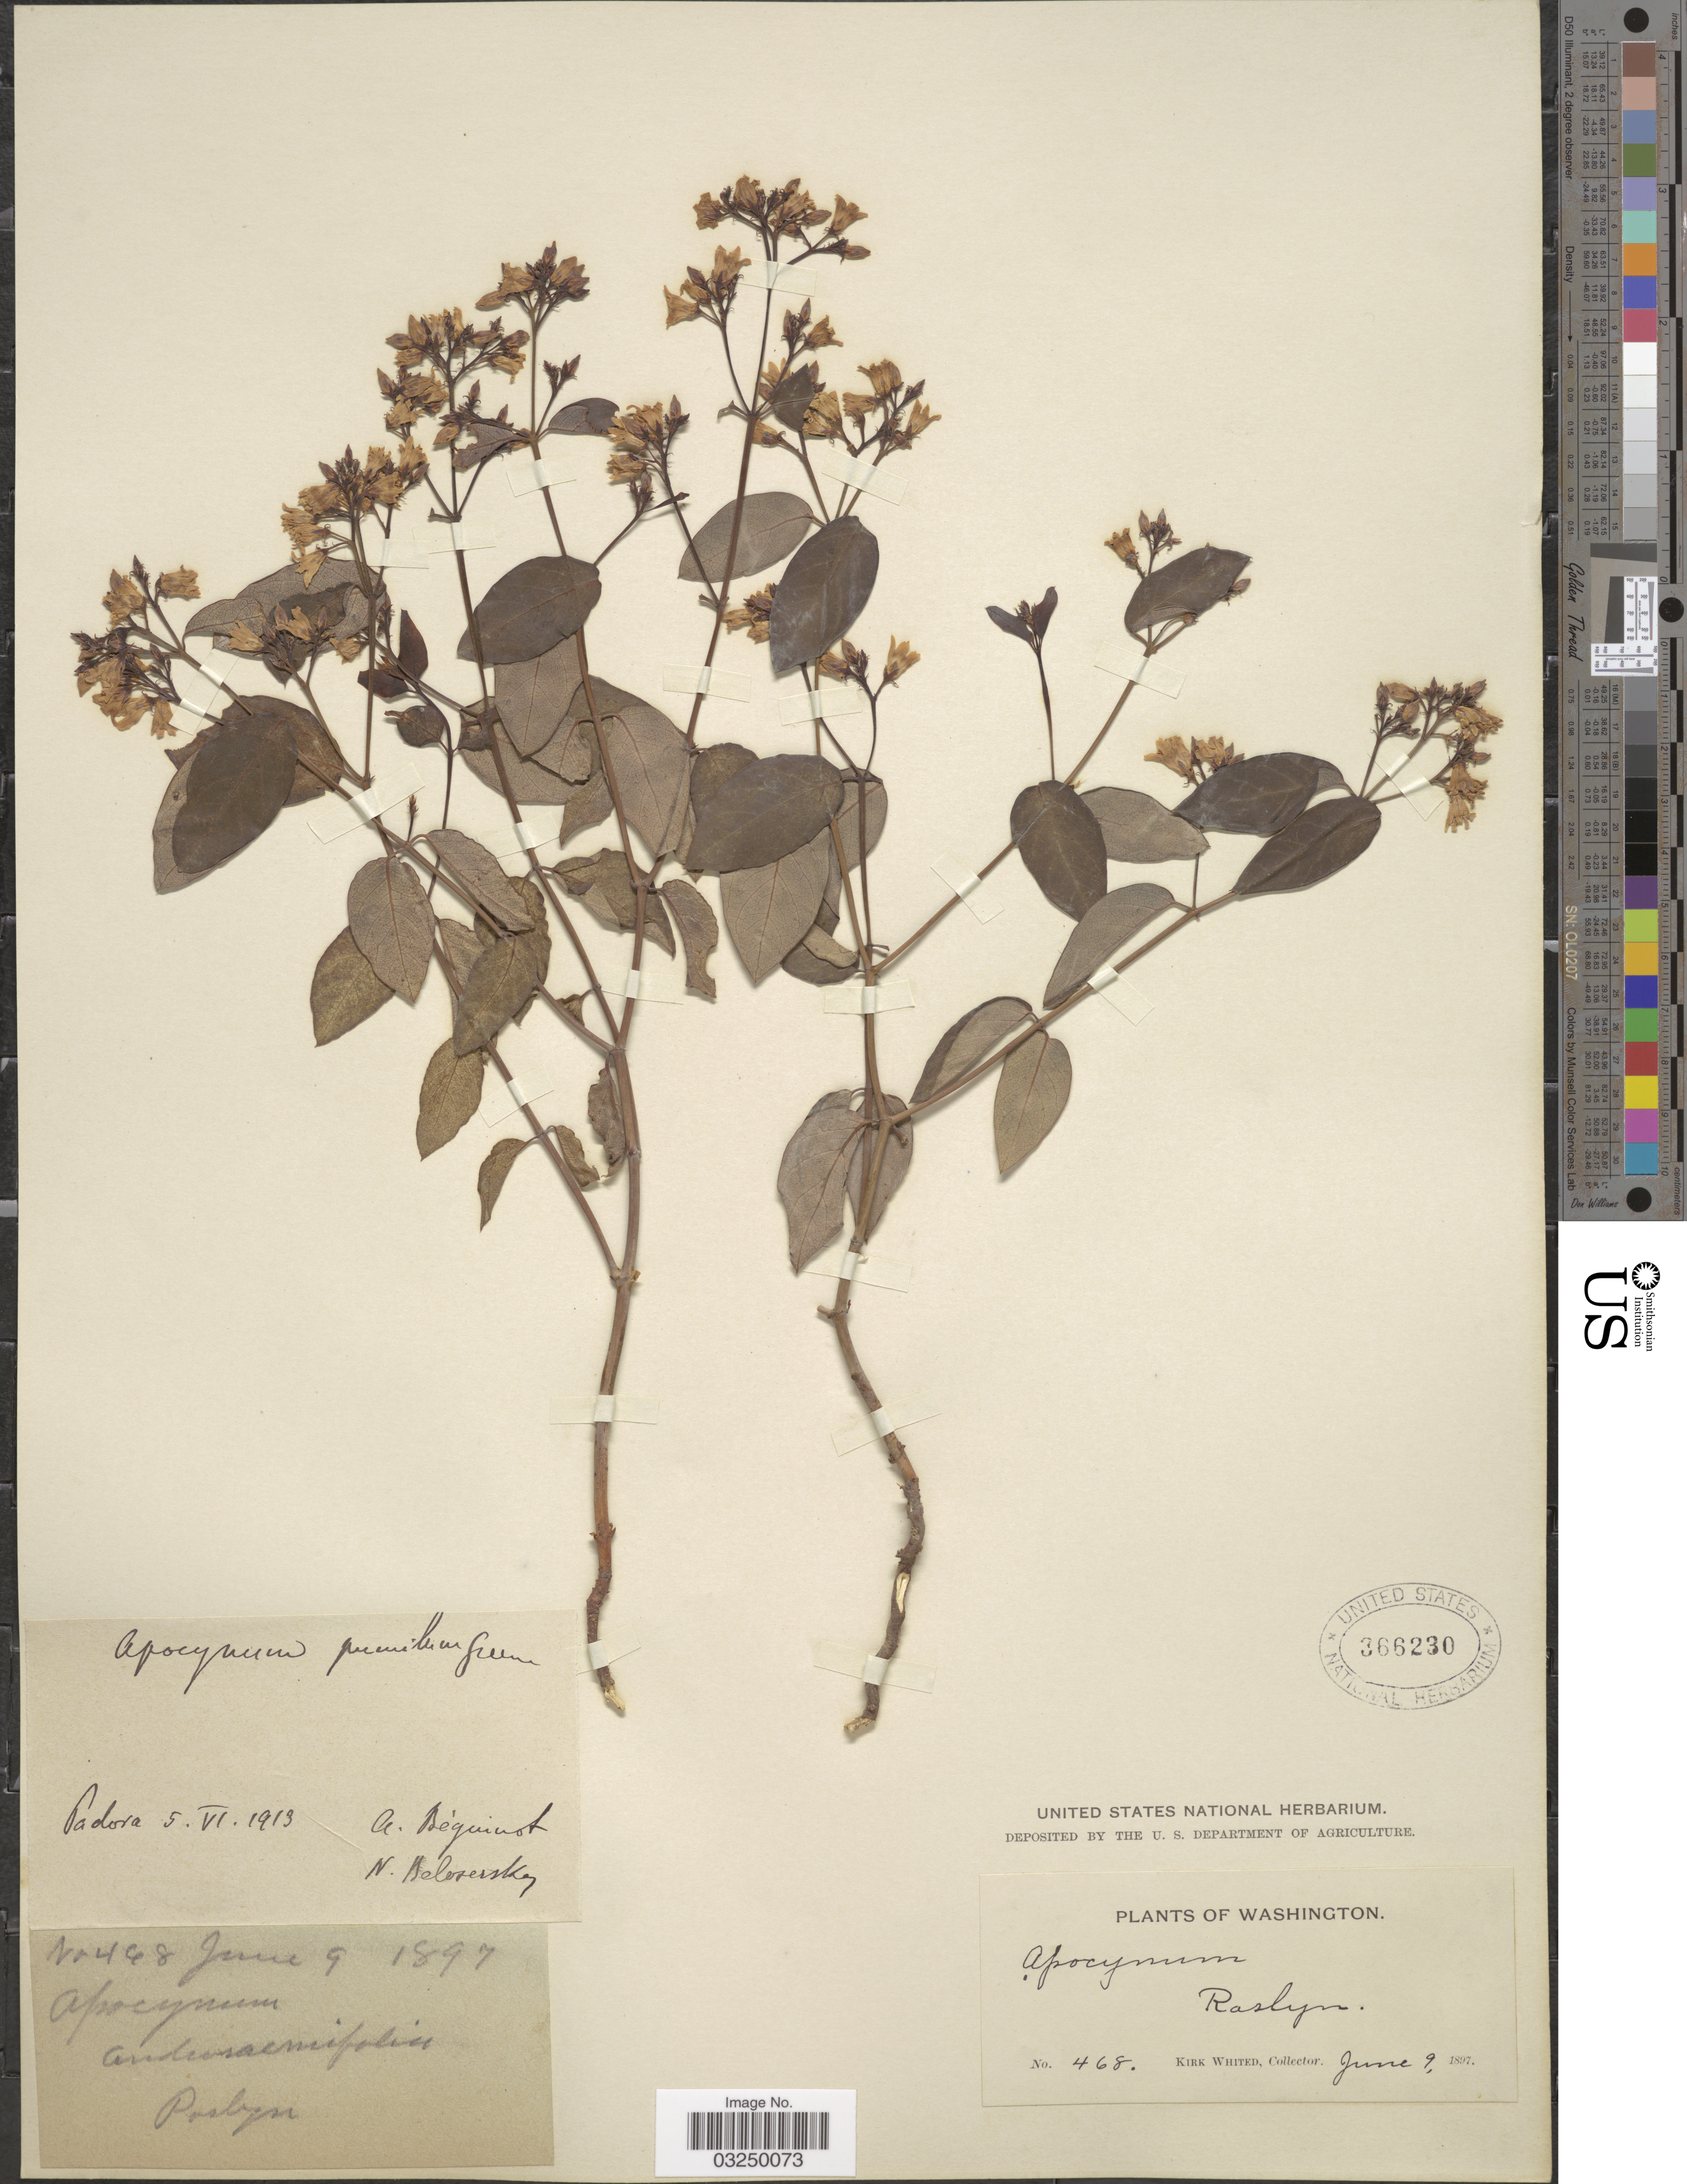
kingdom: Plantae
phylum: Tracheophyta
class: Magnoliopsida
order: Gentianales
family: Apocynaceae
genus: Apocynum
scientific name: Apocynum pumilum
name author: (A. Gray) Greene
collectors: K. Whited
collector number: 468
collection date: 1897-06-09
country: United States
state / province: Washington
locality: Roslyn.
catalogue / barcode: US 366230